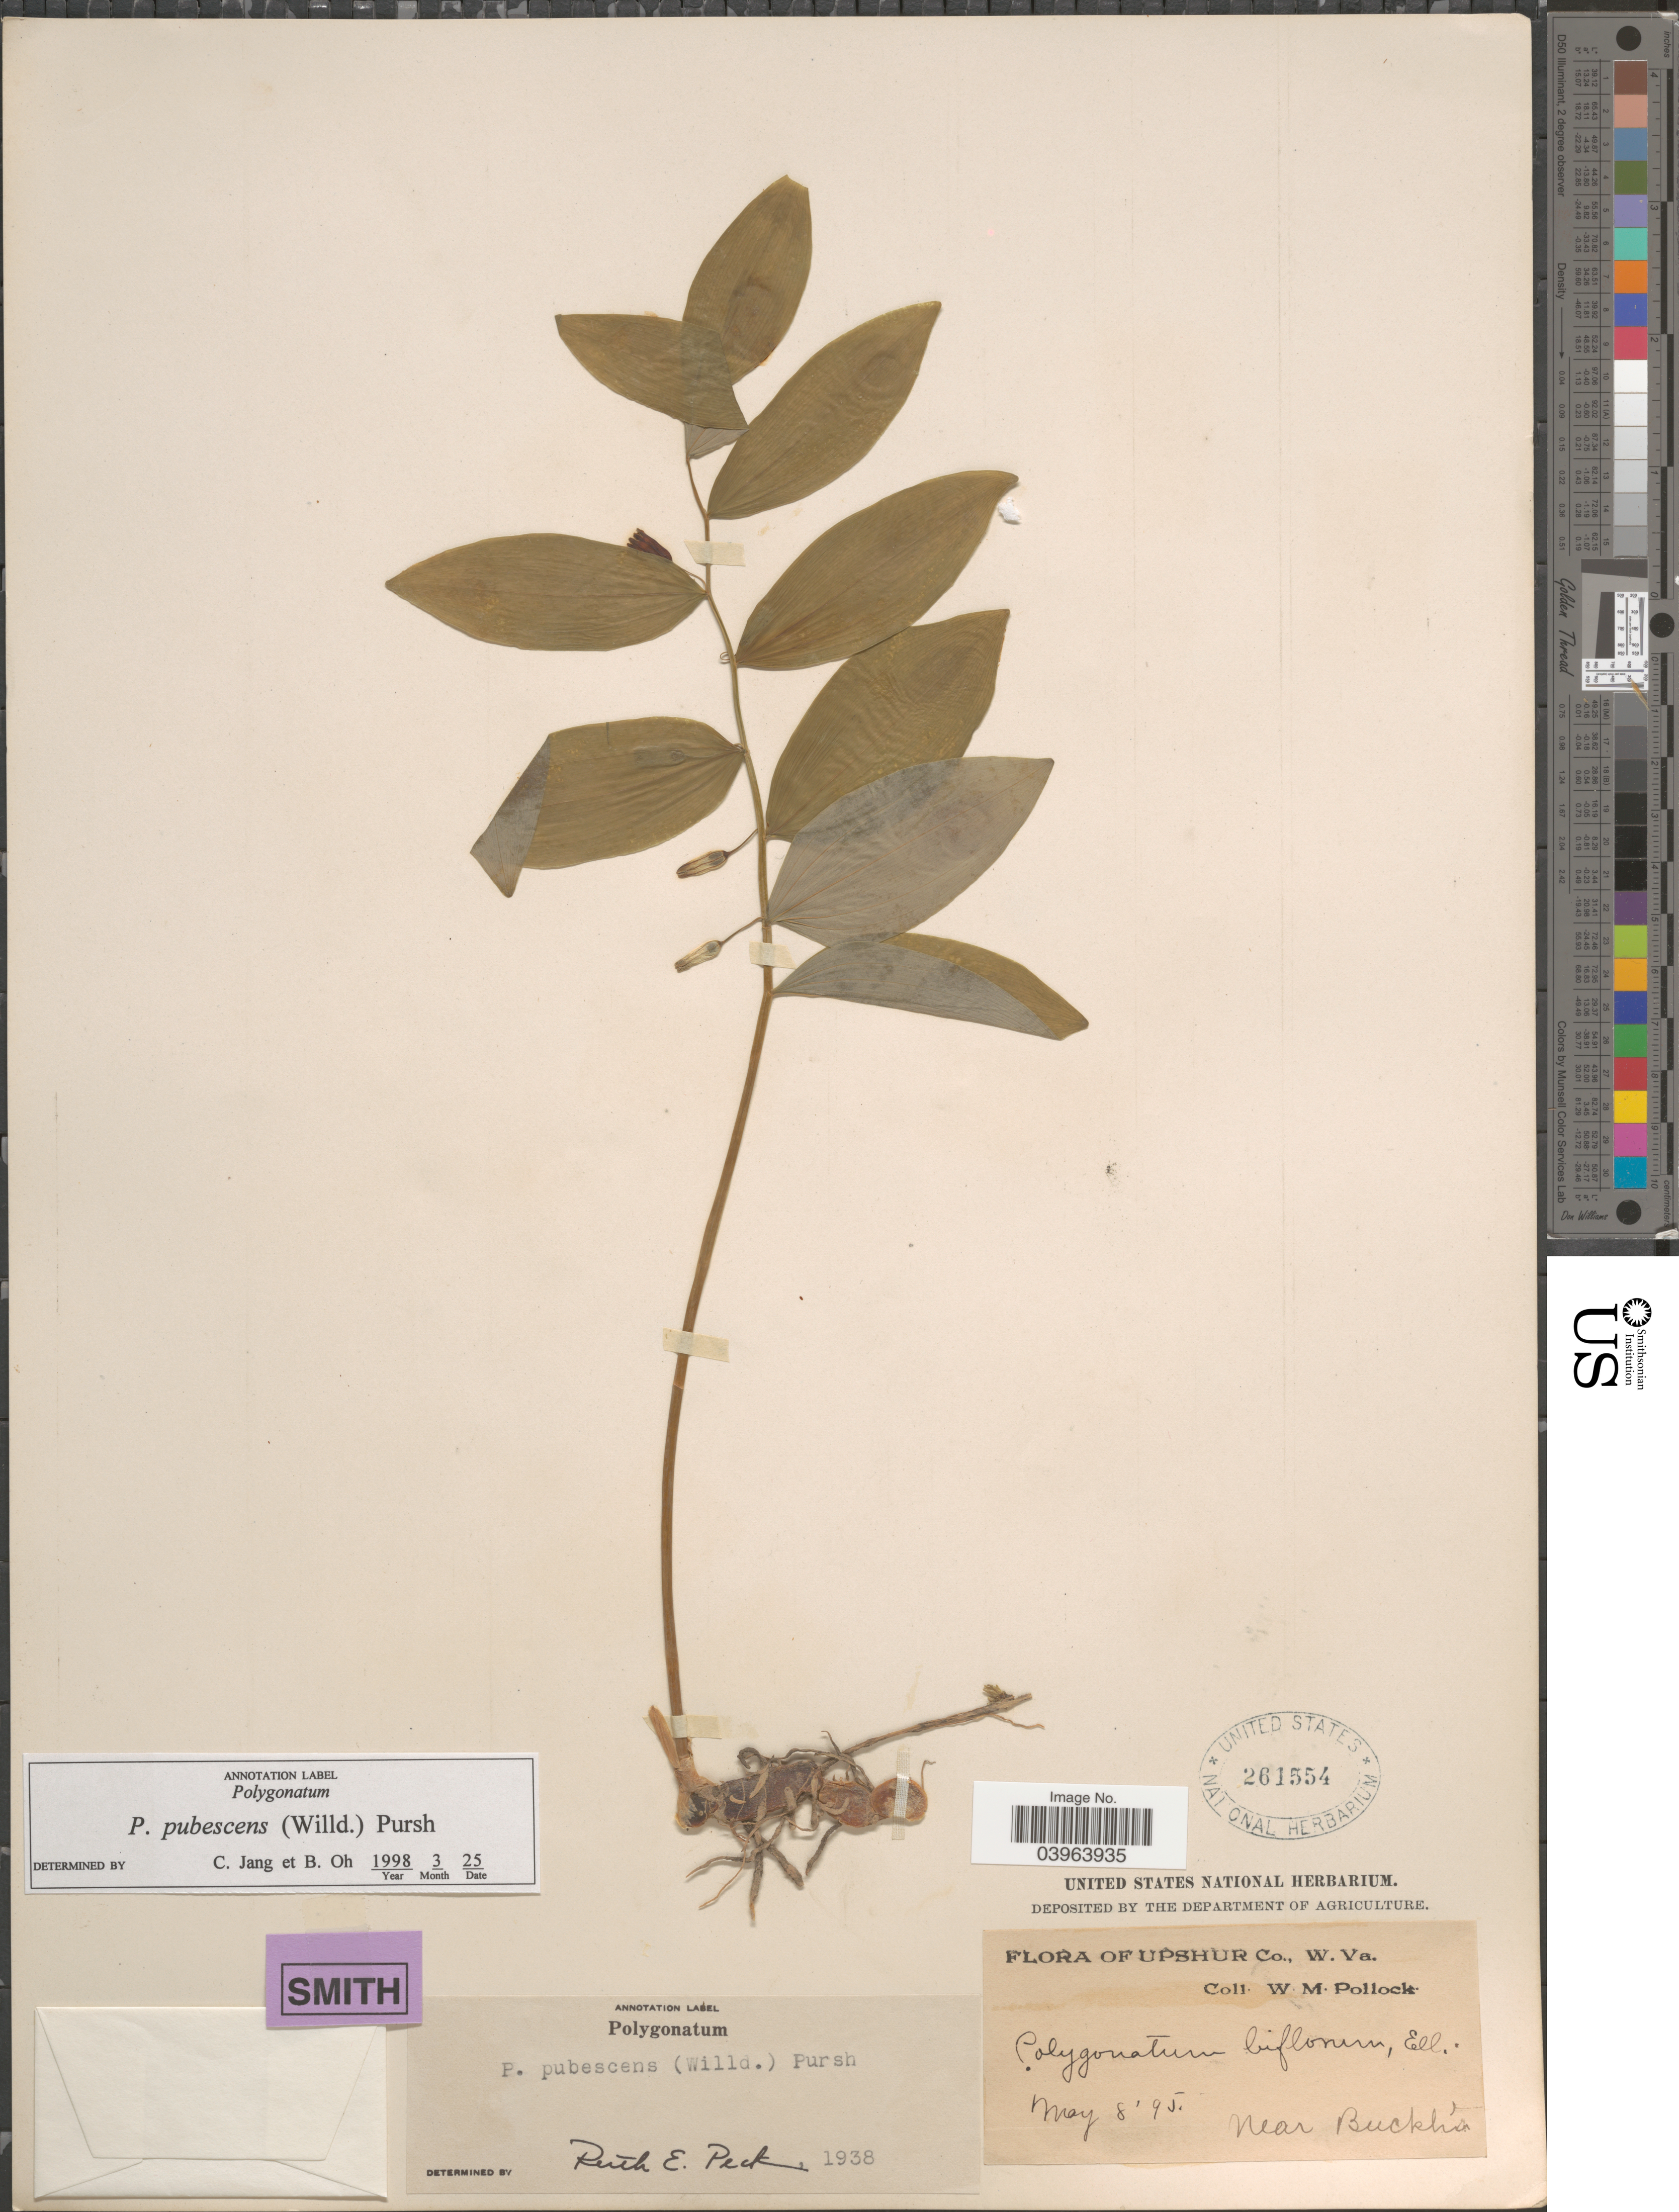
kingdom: Plantae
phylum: Tracheophyta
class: Liliopsida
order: Asparagales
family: Asparagaceae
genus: Polygonatum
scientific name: Polygonatum pubescens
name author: (Willd.) Pursh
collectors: W. M. Pollock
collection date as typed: Transcribed d/m/y: 8/5/95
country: United States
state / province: West Virginia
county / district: Upshur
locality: Near Buckh'n.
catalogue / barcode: US 261554